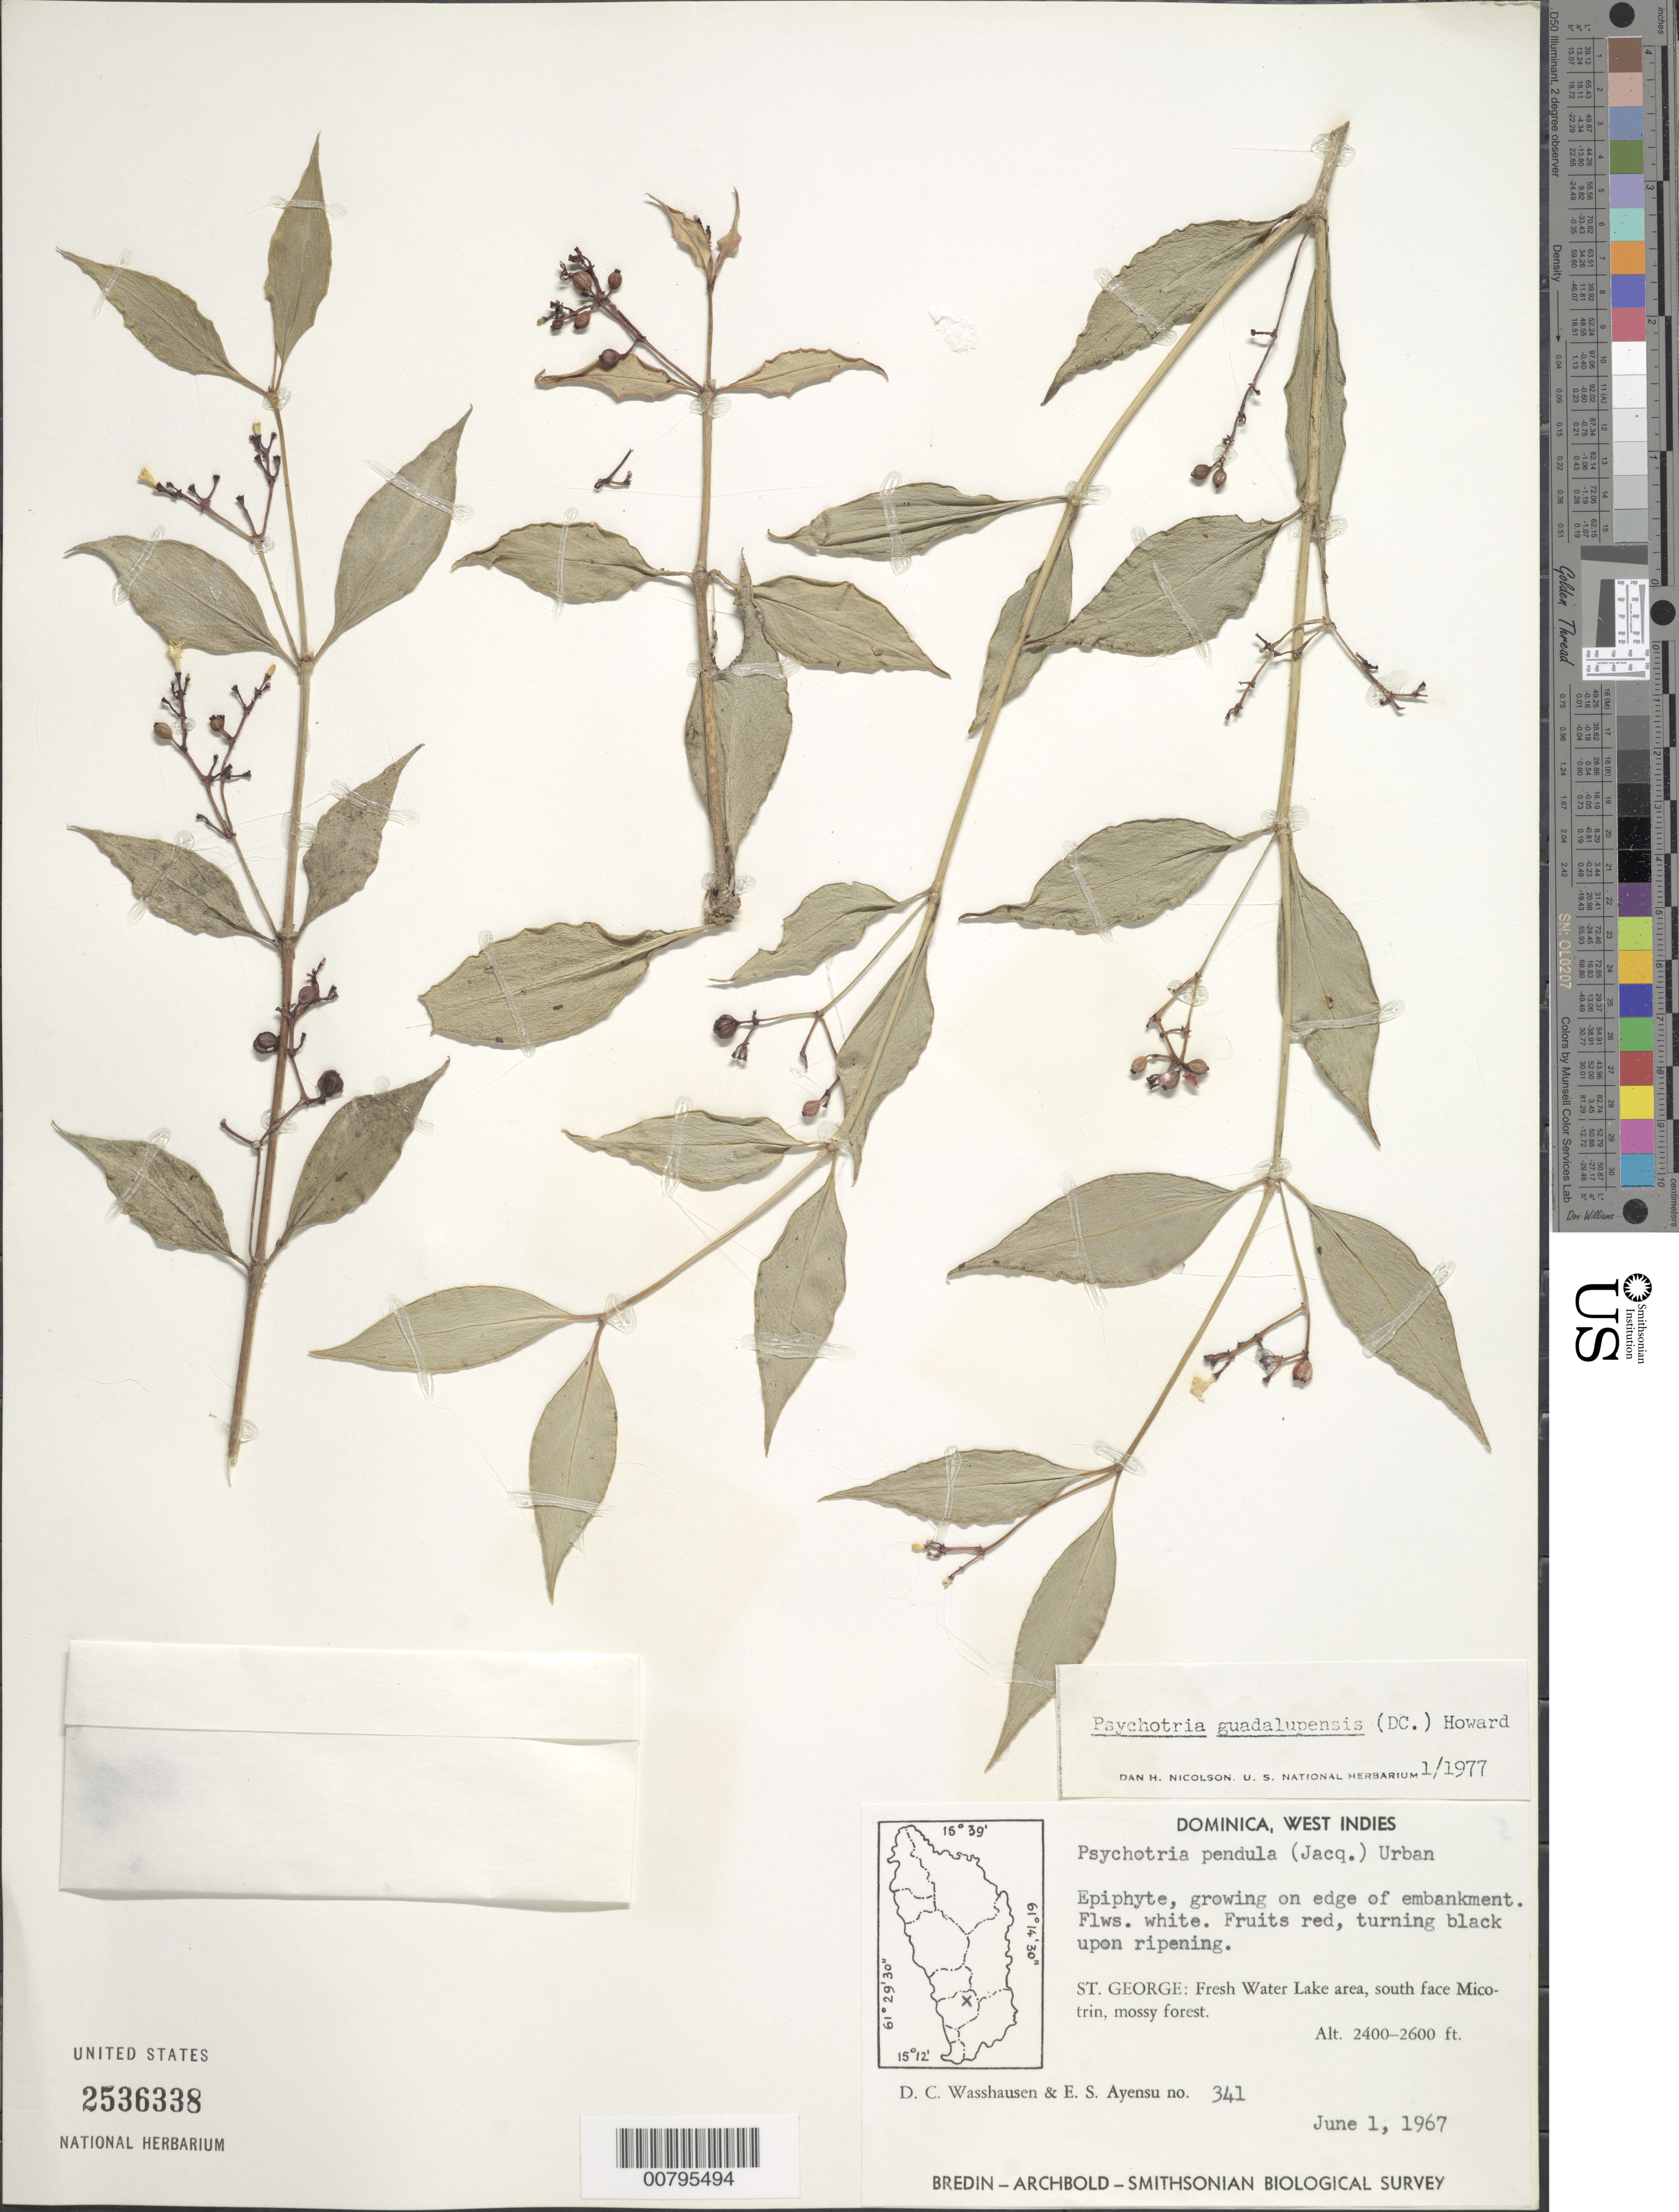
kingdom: Plantae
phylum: Tracheophyta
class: Magnoliopsida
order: Gentianales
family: Rubiaceae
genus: Notopleura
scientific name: Notopleura guadalupensis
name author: (DC.) C.M. Taylor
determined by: Nicolson, Dan H.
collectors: D. C. Wasshausen & E. S. Ayensu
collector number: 341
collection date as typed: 01 Jun 1967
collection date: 1967-06-01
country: Dominica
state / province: St. George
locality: Fresh Water Lake area, south face of Microtrin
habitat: Edge of embankment in mossy forest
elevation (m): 732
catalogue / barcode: US 2536338